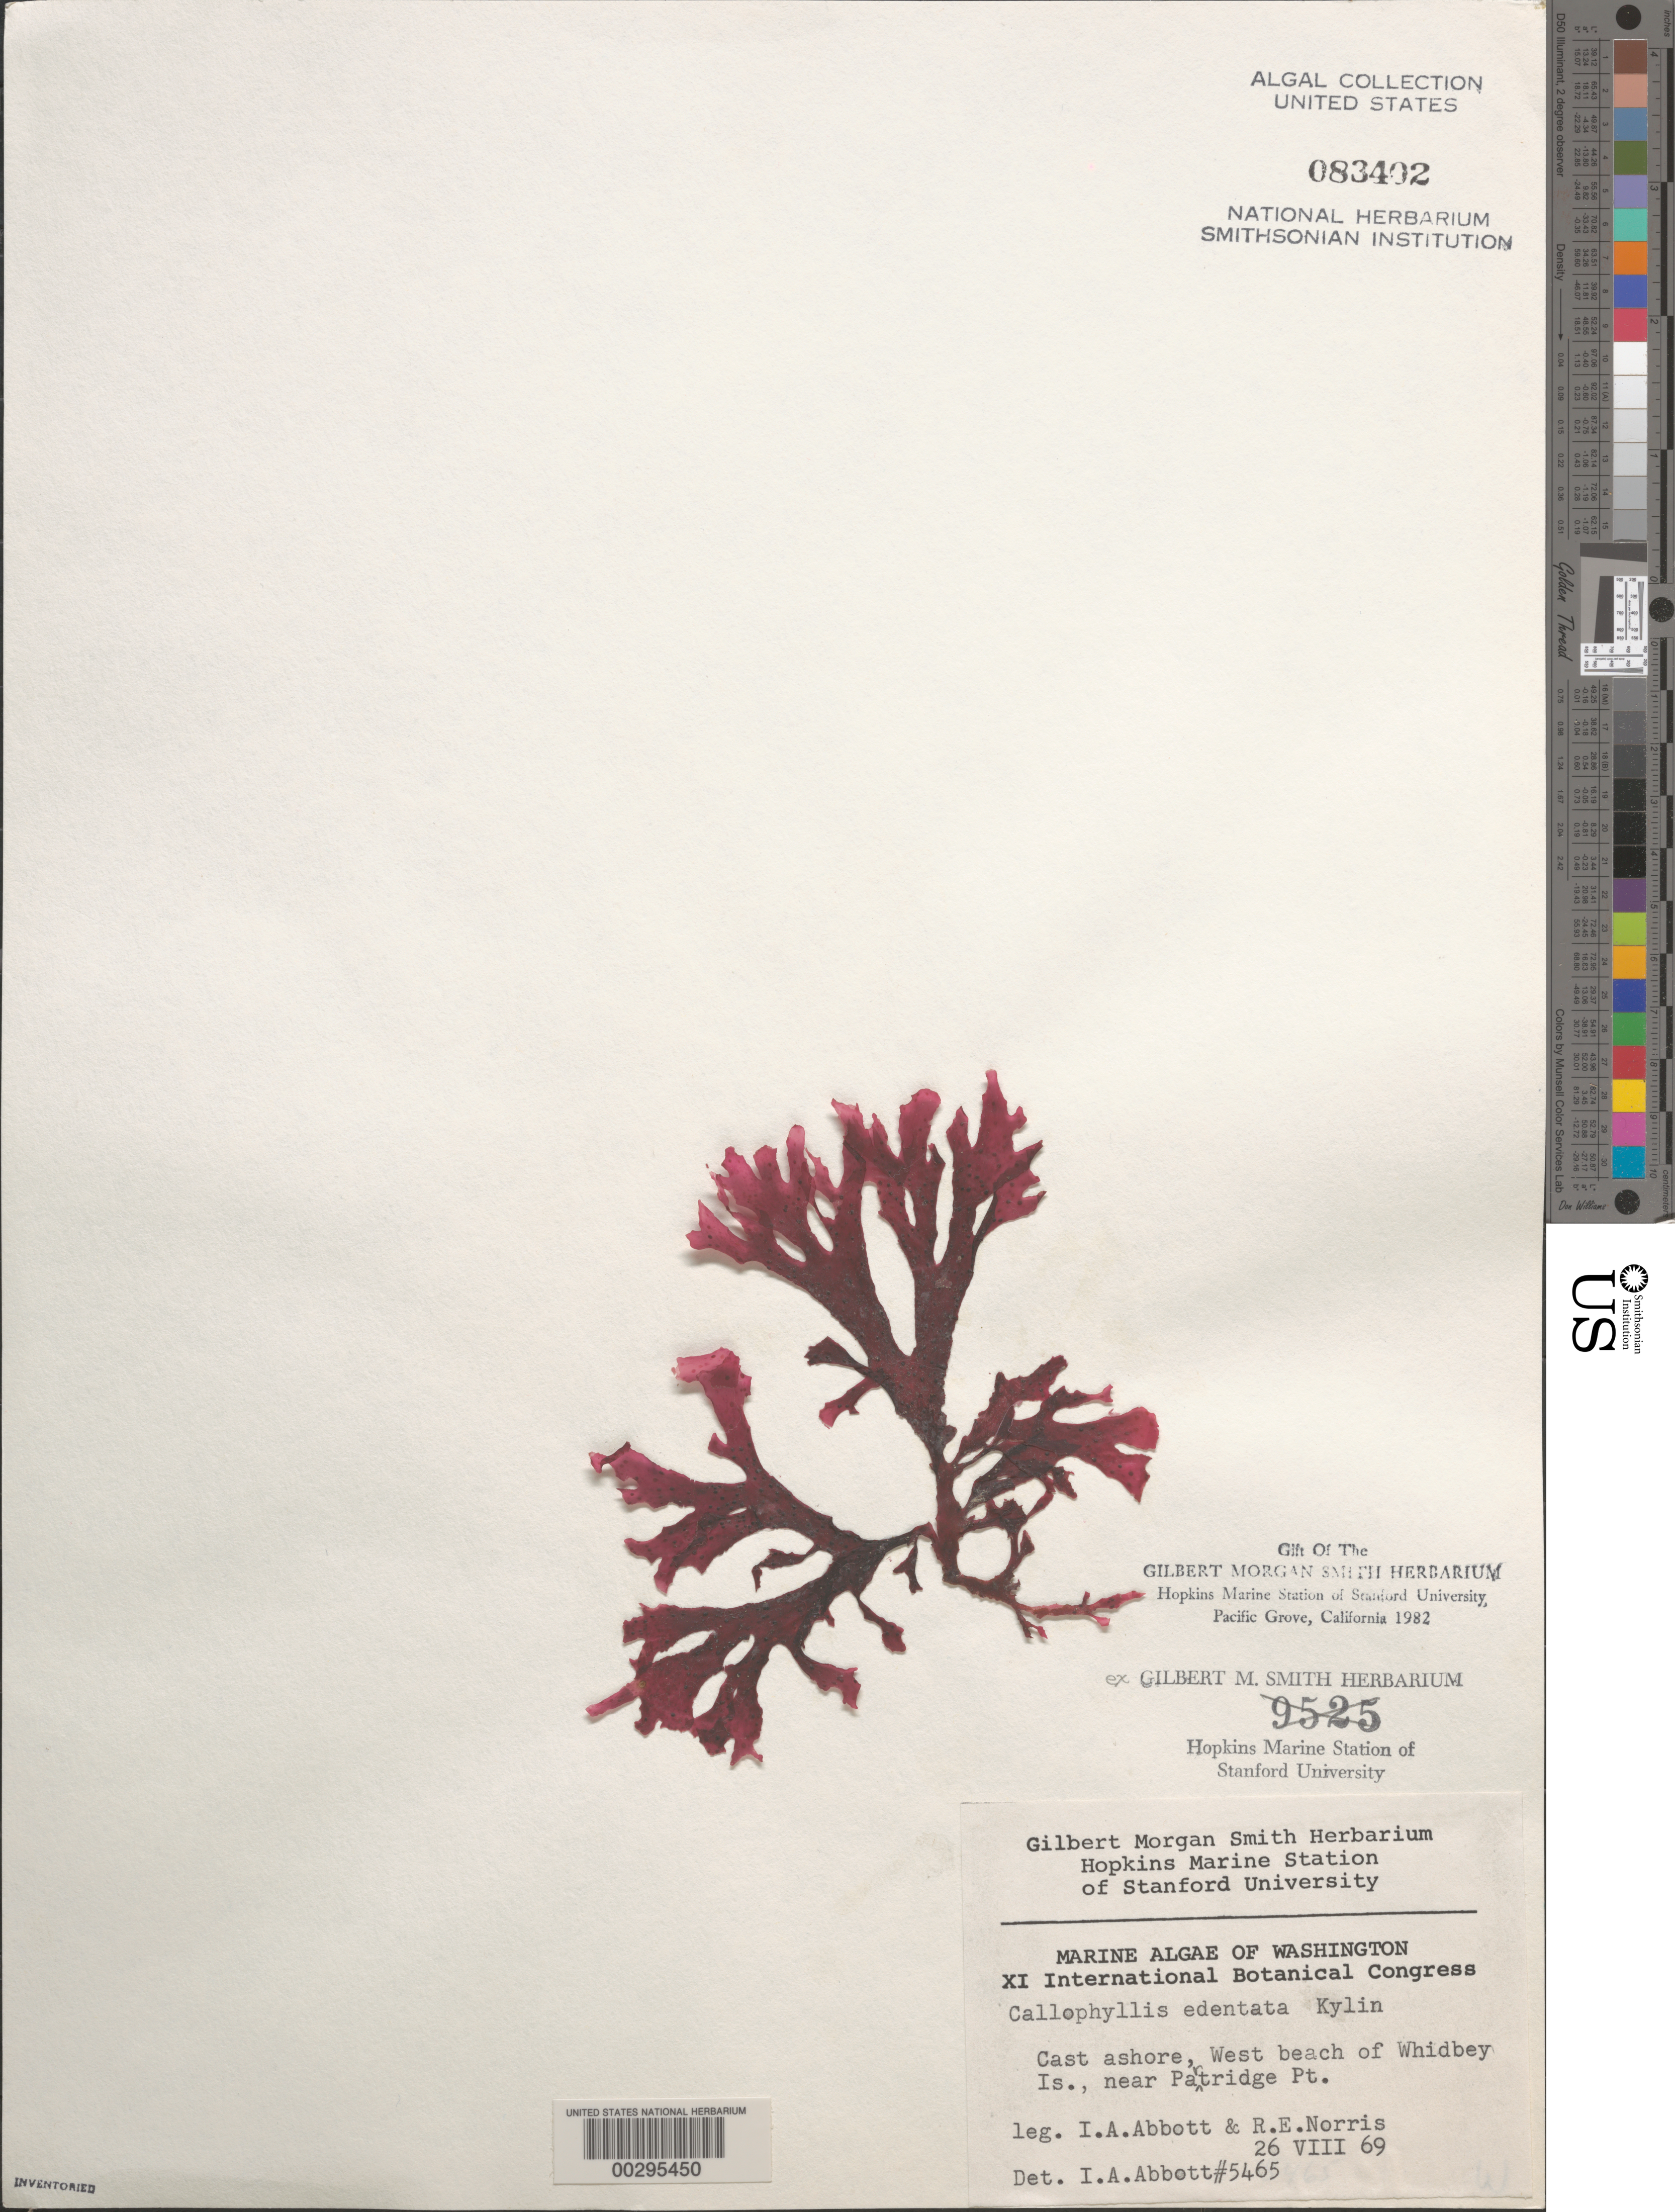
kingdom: Plantae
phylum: Rhodophyta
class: Florideophyceae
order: Gigartinales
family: Kallymeniaceae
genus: Callophyllis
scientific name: Callophyllis edentata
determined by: Abbott, Isabella A.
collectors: I. A. Abbott & R. E. Norris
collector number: IAA 5465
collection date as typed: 26 Aug 1969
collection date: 1969-08-26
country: United States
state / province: Washington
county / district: Island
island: Whidbey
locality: West Beach near Partridge Point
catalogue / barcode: US 83402